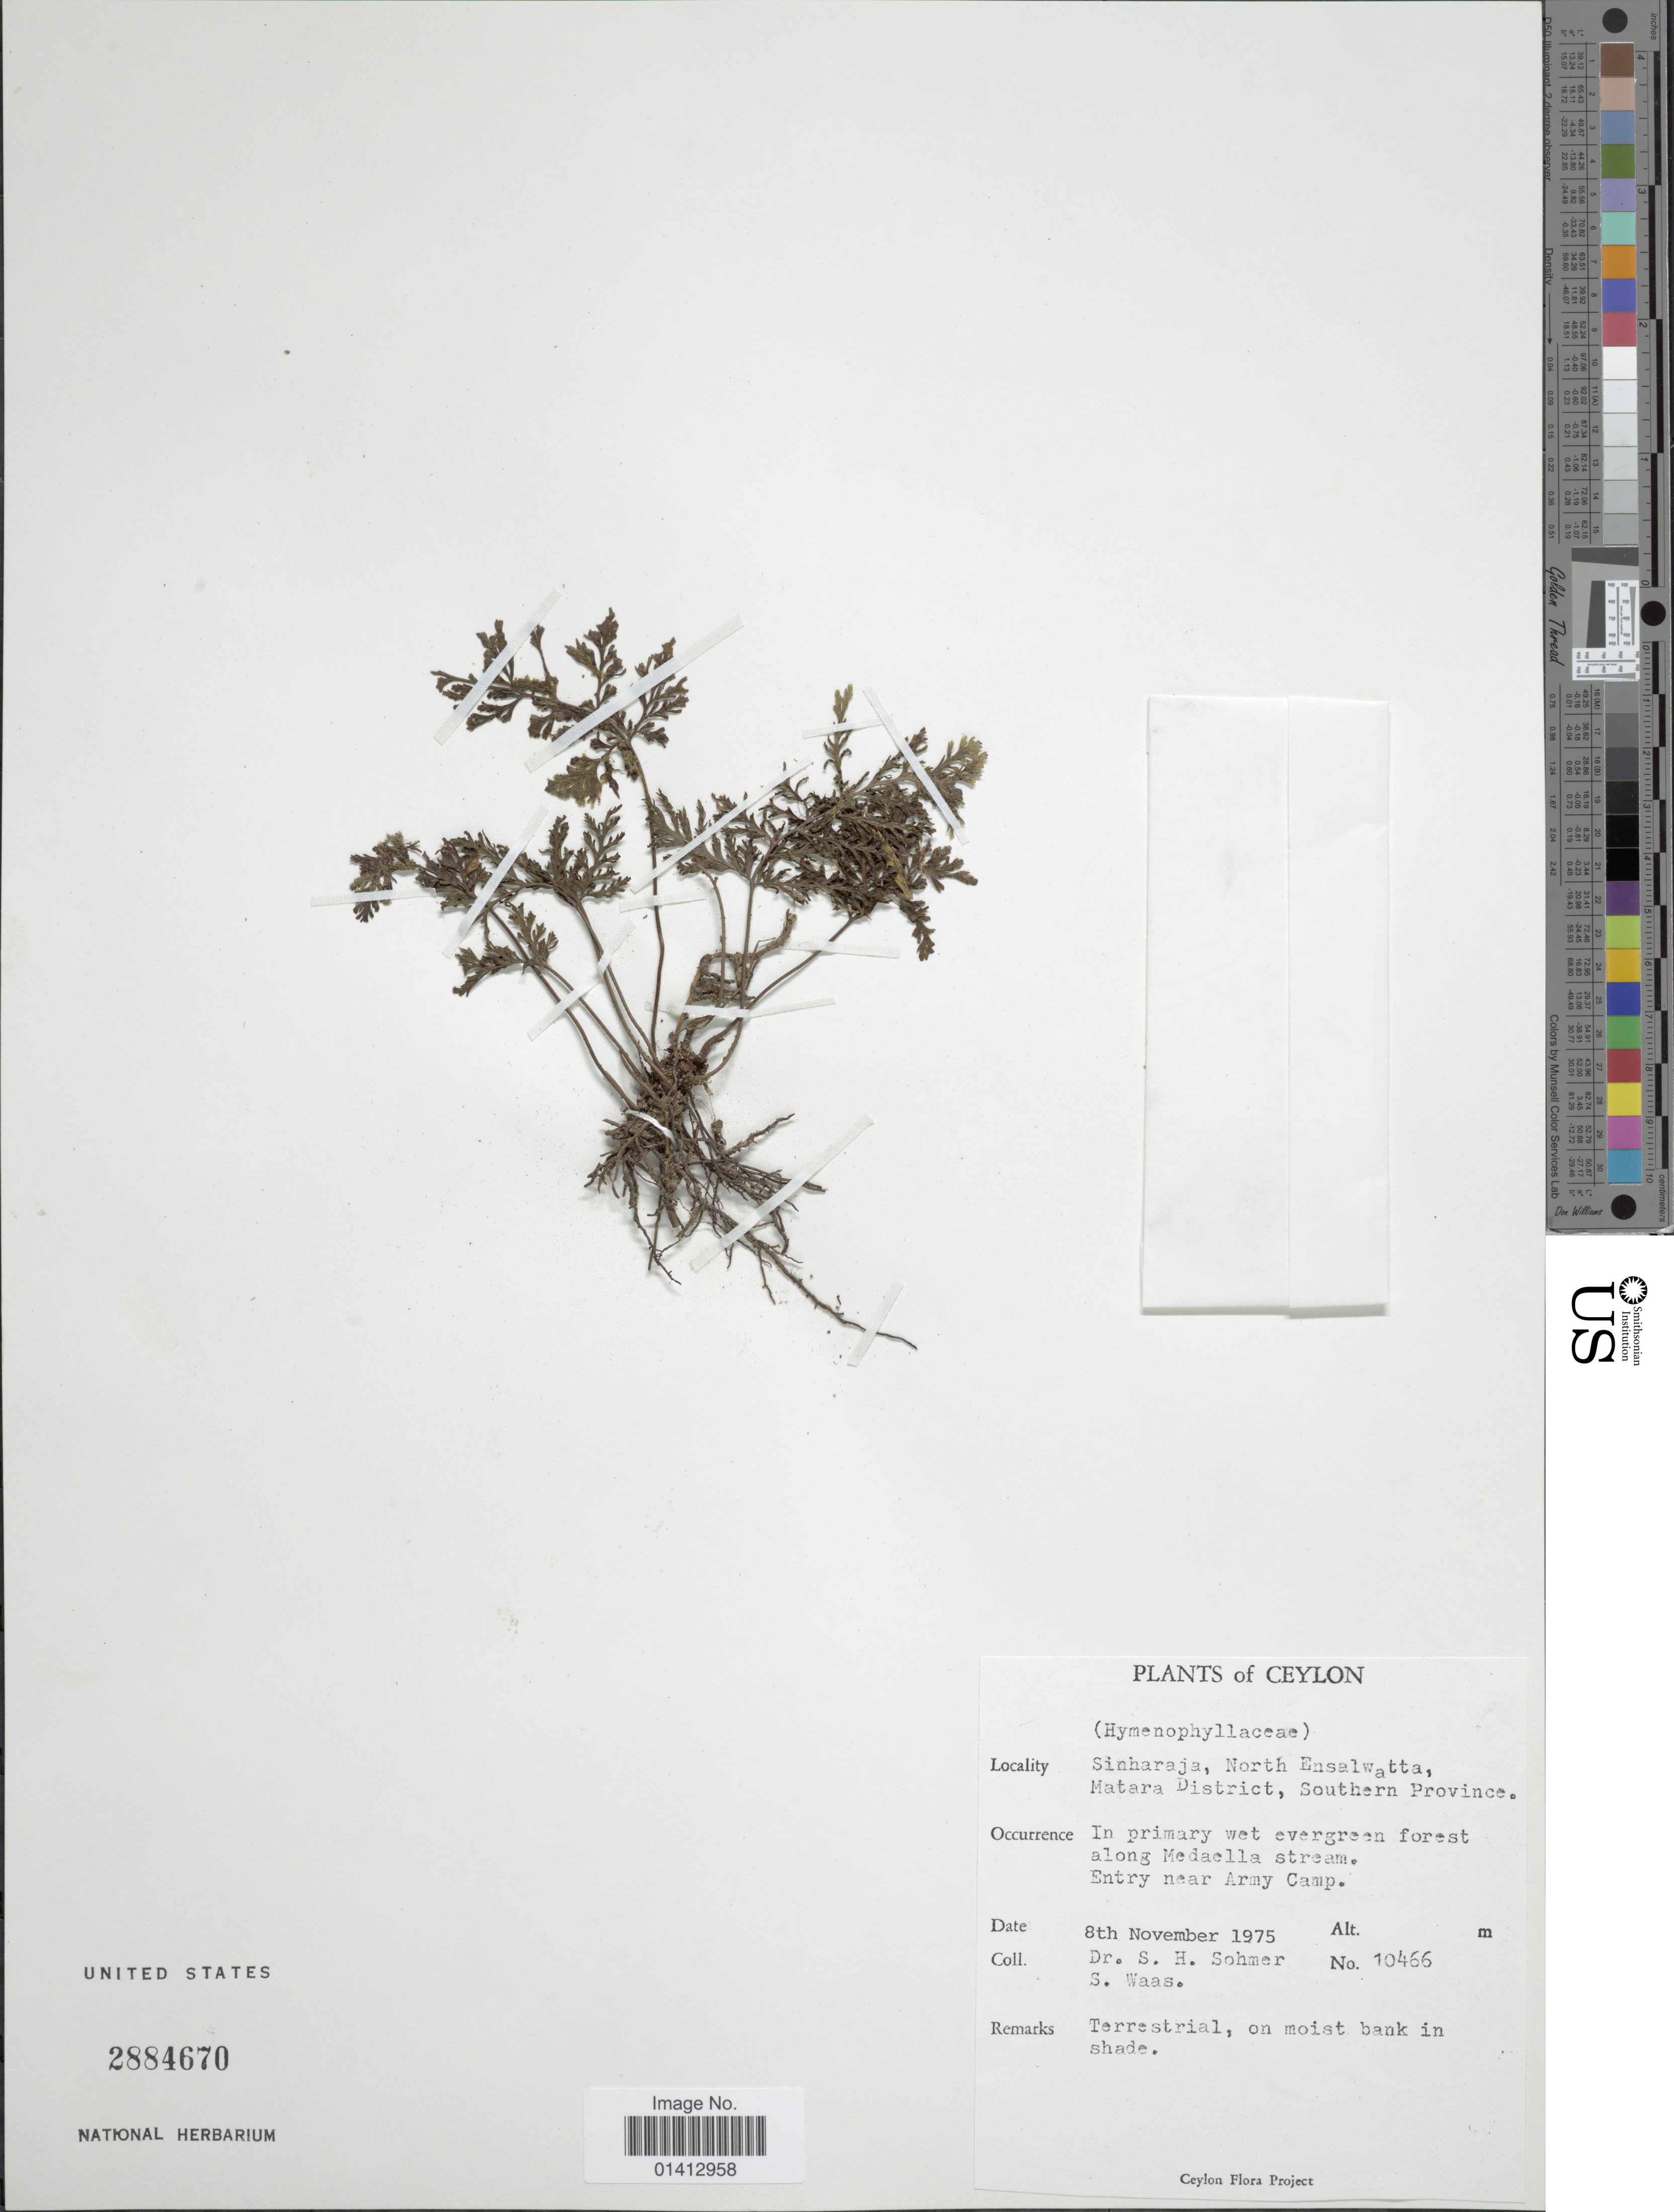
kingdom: Plantae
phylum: Tracheophyta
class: Polypodiopsida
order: Hymenophyllales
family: Hymenophyllaceae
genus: Crepidomanes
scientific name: Crepidomanes sp.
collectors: S. H. Sohmer & S. Waas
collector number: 10466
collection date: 1975-11-08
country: Sri Lanka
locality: Ceylon, Sinharaja, North Ensalwatta, Matara District, Southern Province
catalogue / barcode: US 2884670